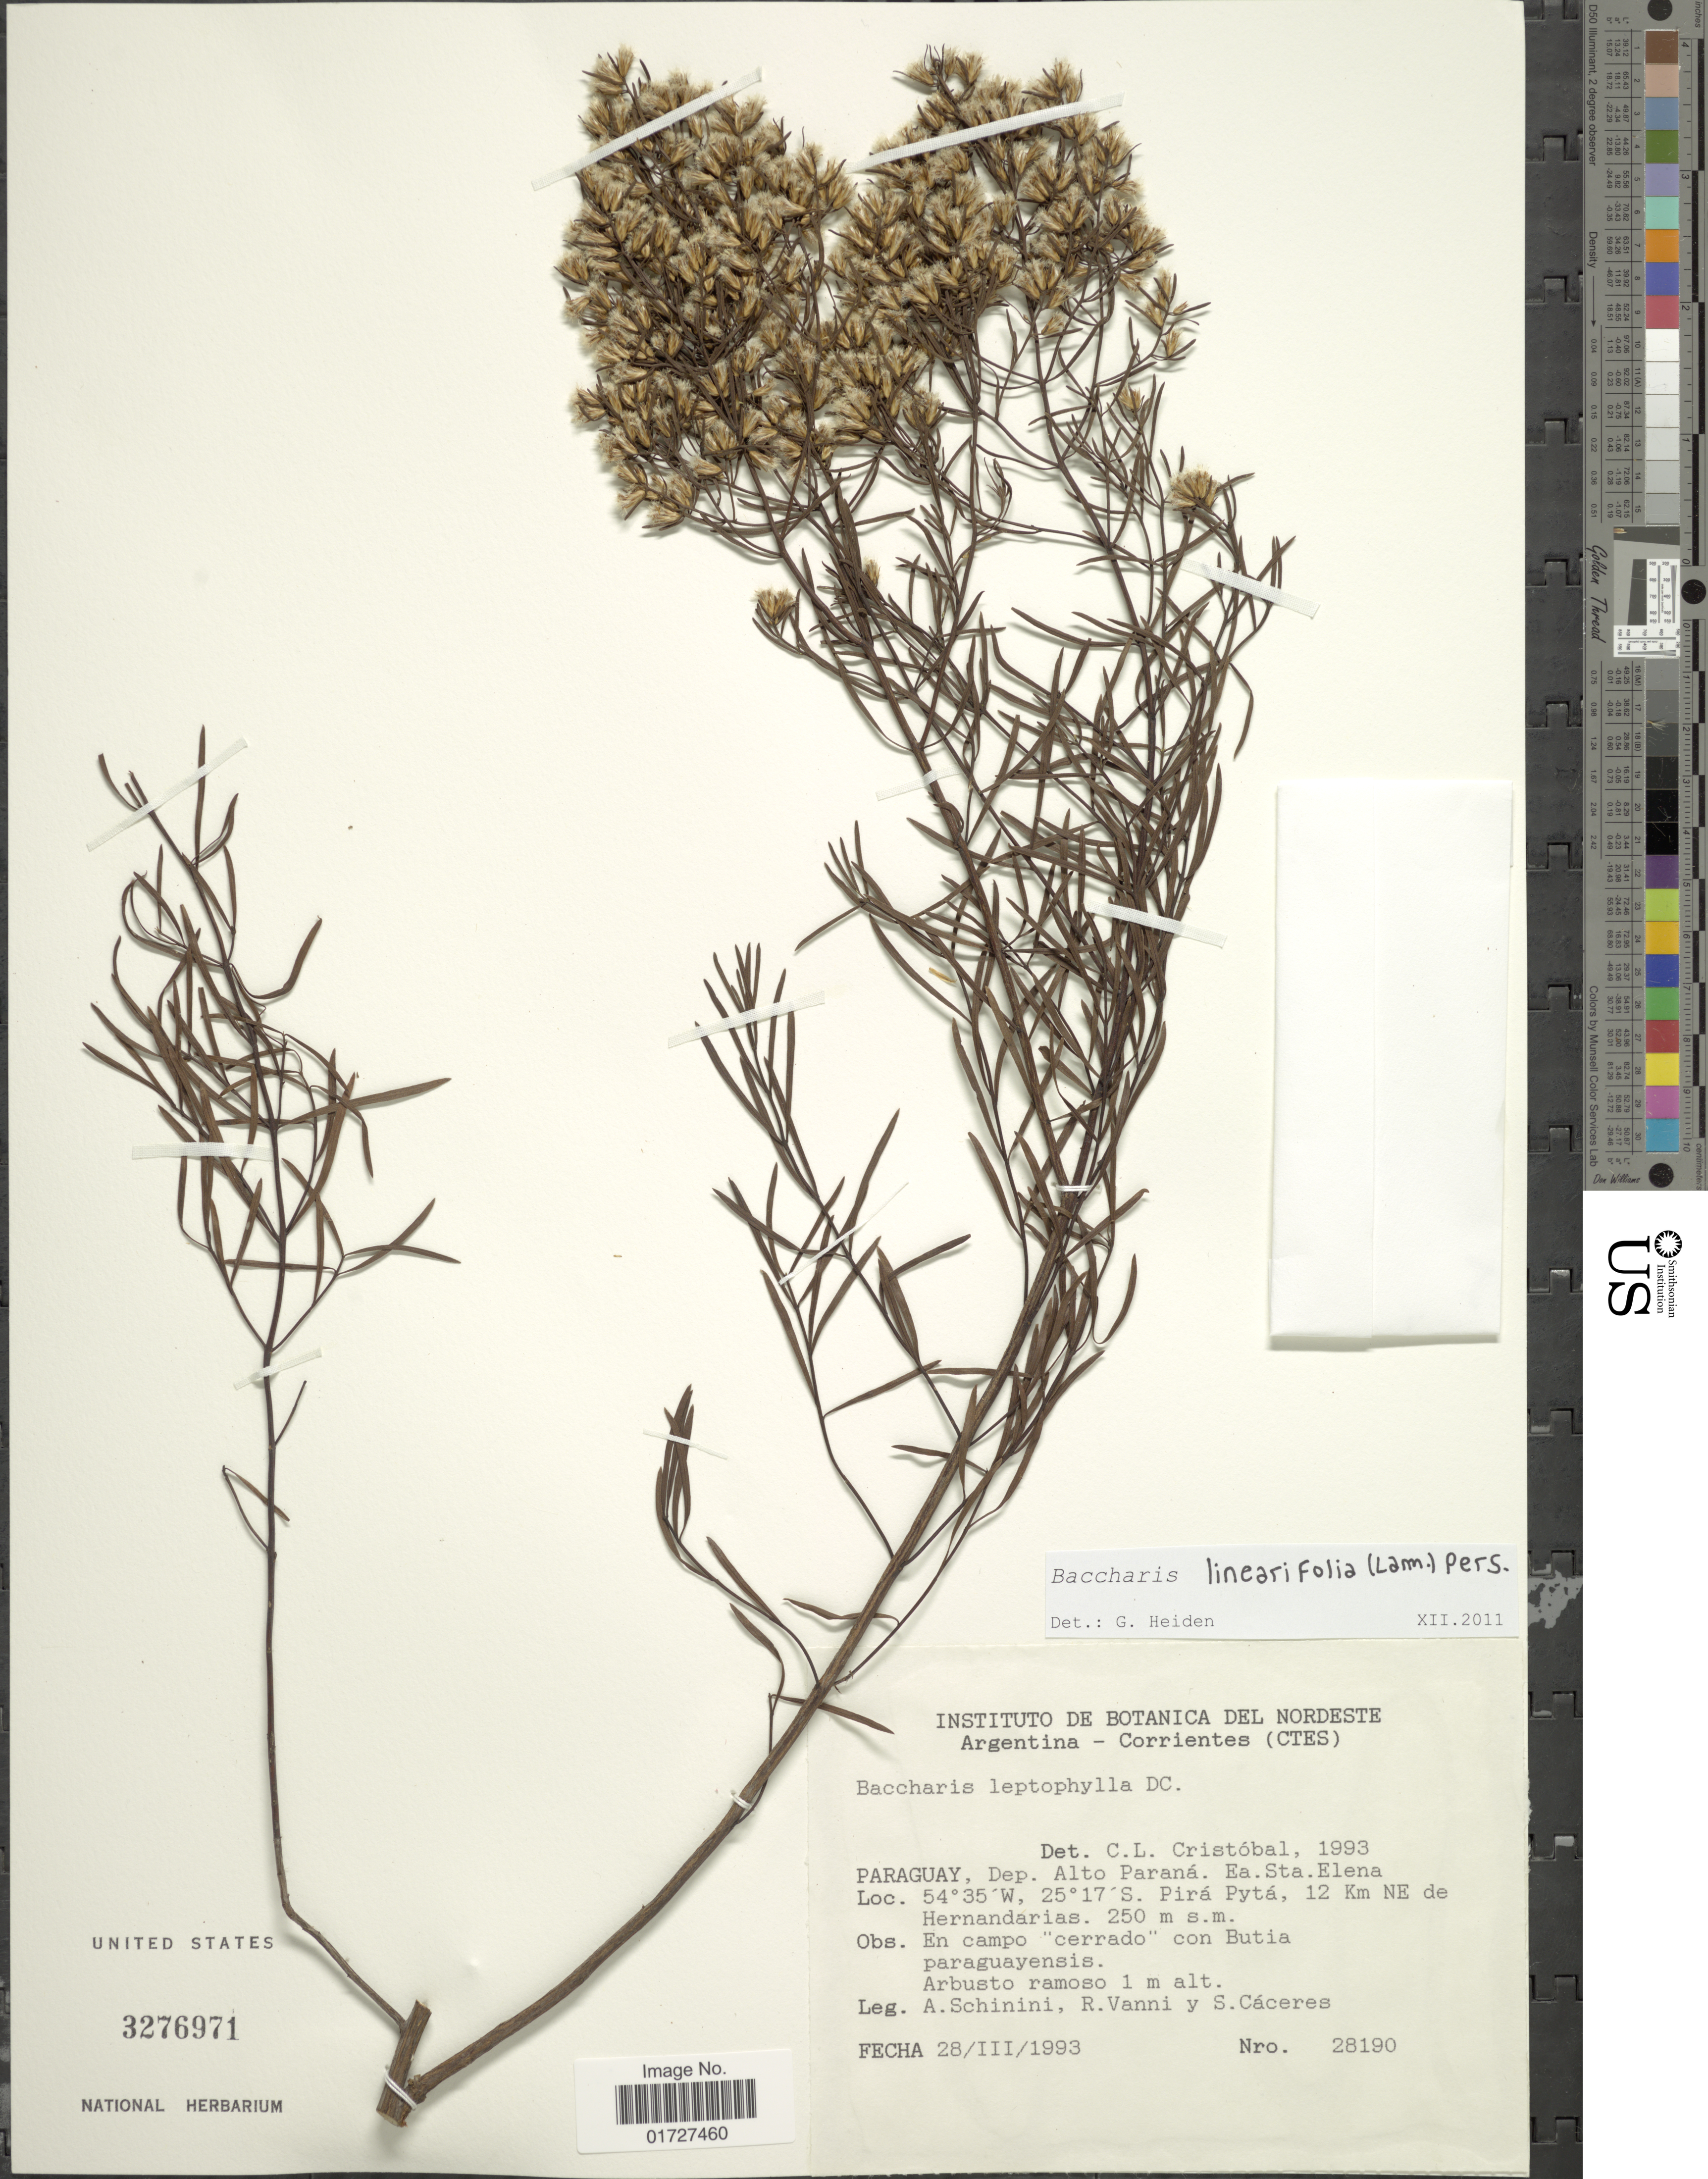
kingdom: Plantae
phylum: Tracheophyta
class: Magnoliopsida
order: Asterales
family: Asteraceae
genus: Baccharis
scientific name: Baccharis linearifolia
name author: (Lam.) Pers.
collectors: A. Schinini, R. Vanni & S. Cáceres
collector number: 28190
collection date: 1993-03-28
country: Paraguay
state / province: Alto Parana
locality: Ea. Sta. Elena, Pira Pyta, 12 km NE de Hernandarias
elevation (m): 250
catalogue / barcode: US 3276971